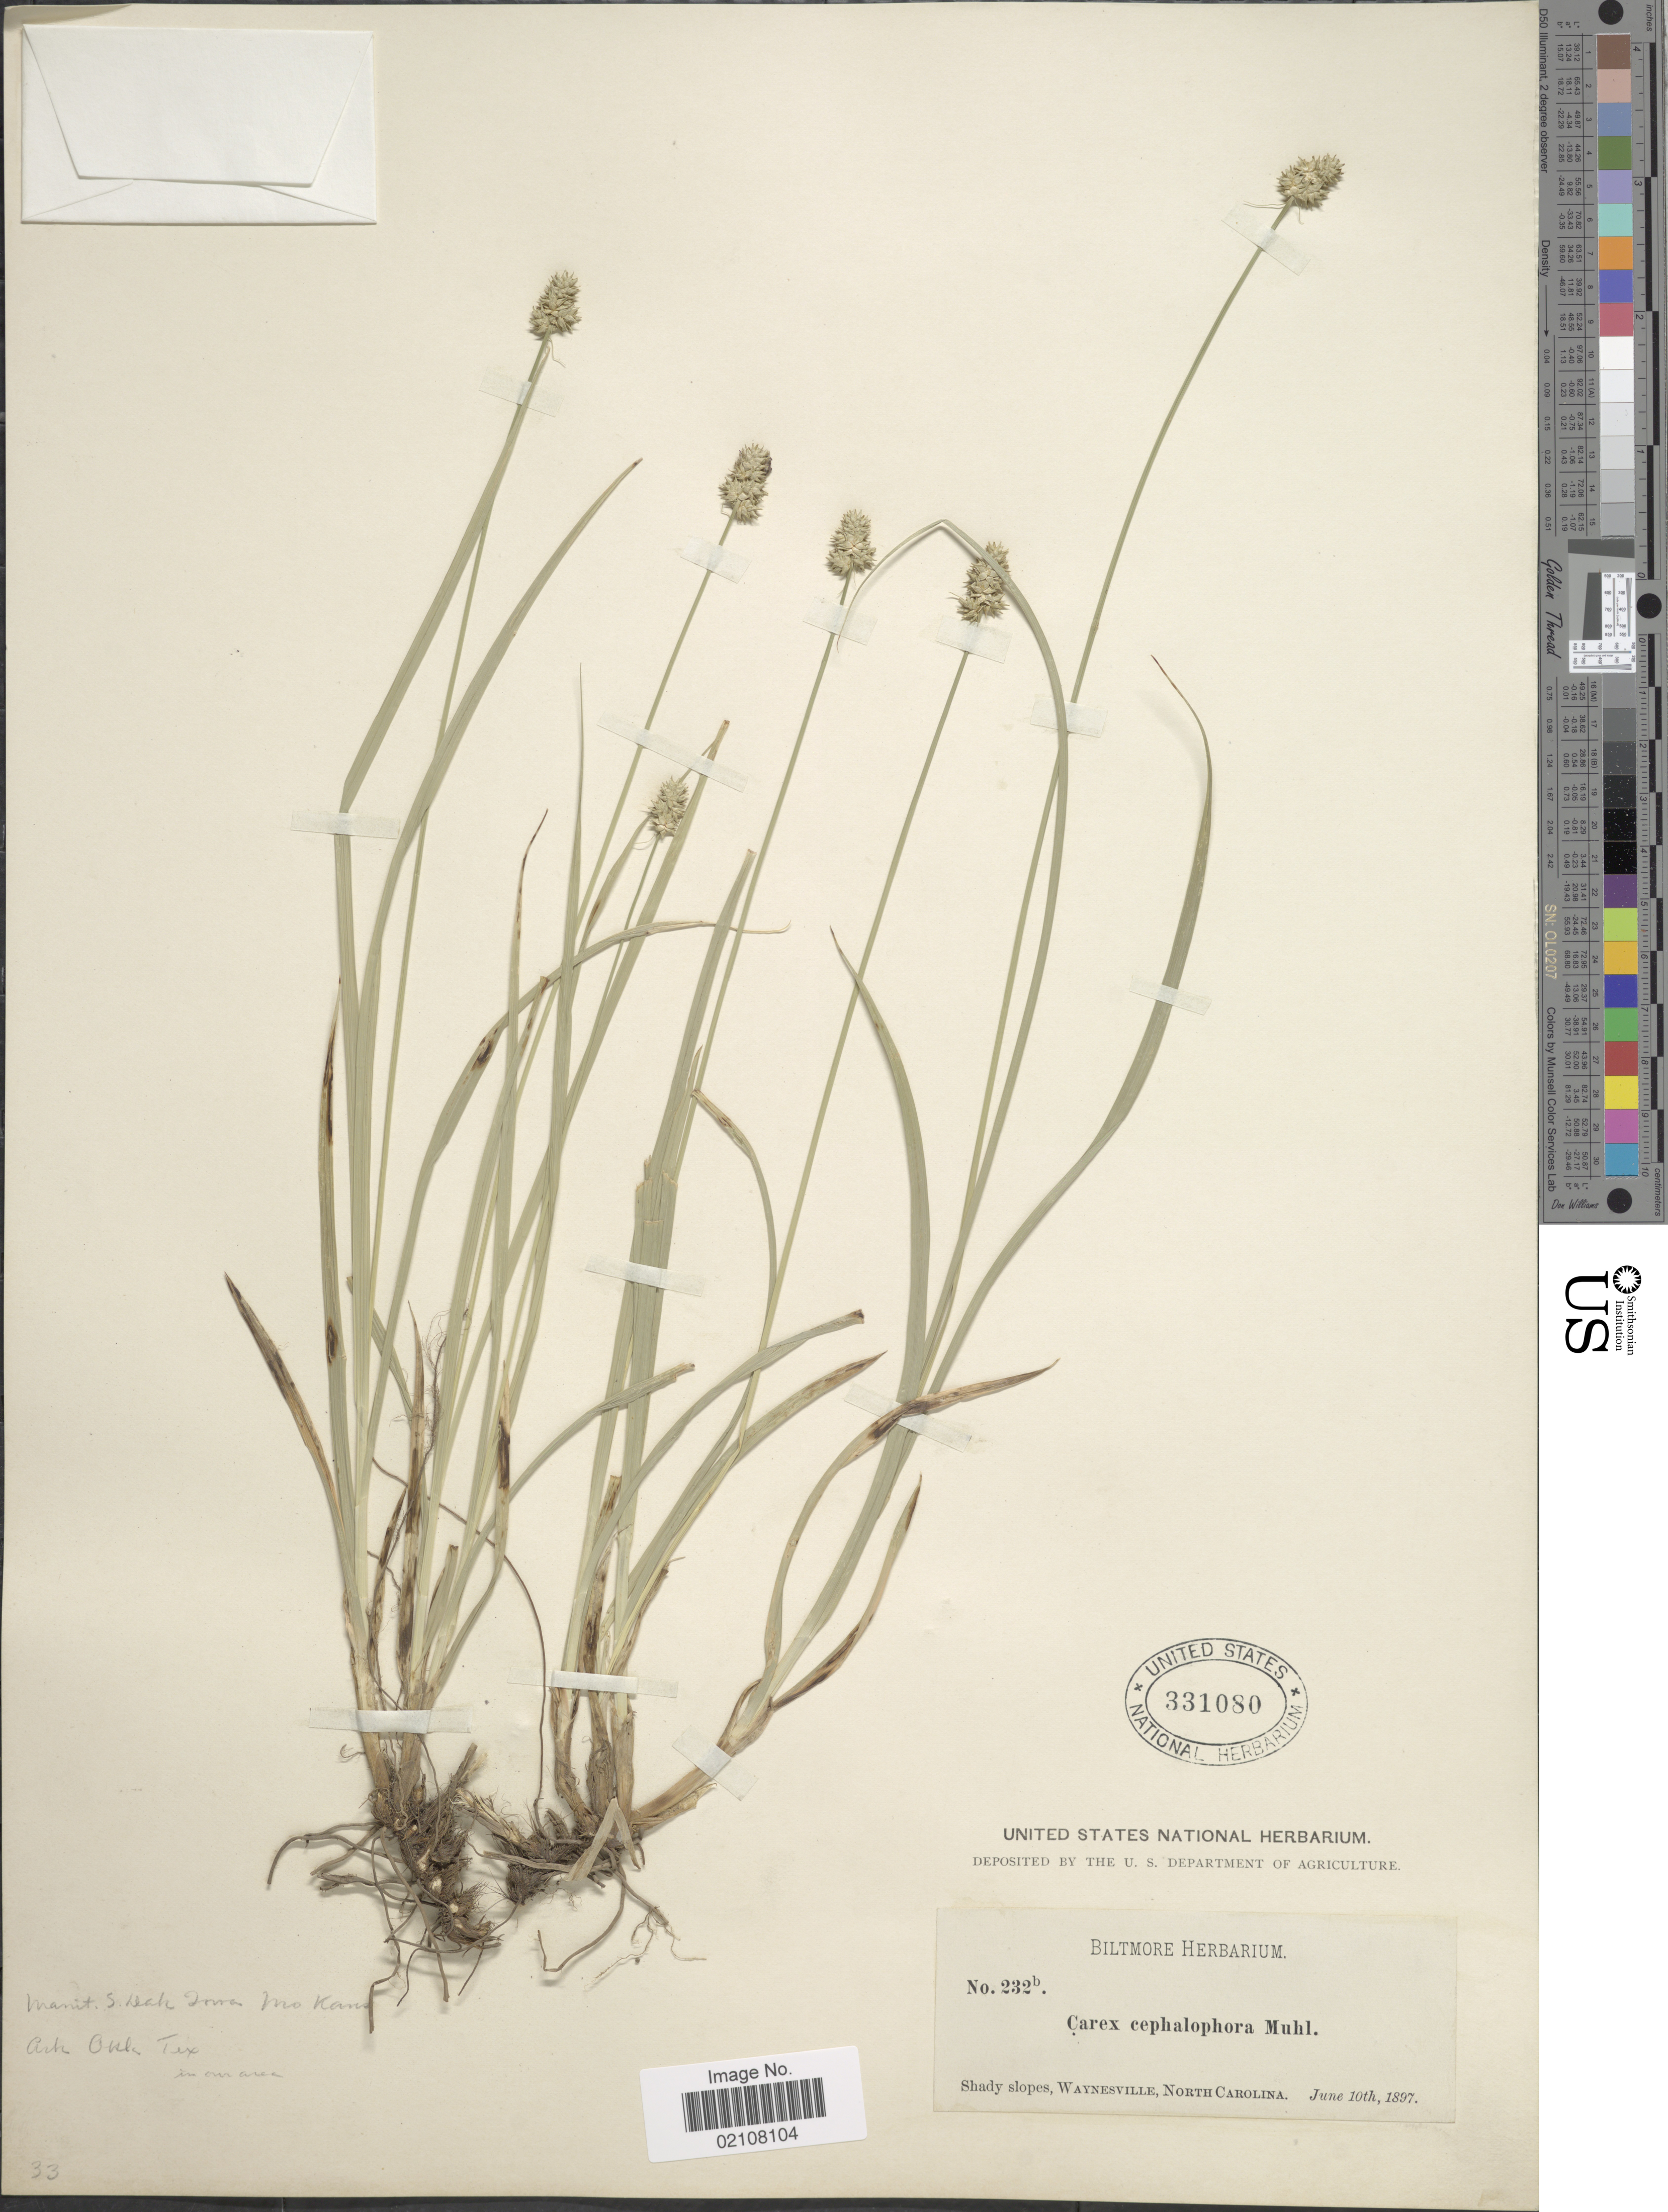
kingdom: Plantae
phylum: Tracheophyta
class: Liliopsida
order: Poales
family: Cyperaceae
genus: Carex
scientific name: Carex cephalophora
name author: Muhl. ex Willd.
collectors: ex herb. Biltmore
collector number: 232b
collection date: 1897-06-10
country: United States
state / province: North Carolina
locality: Shady slopes, Waynesville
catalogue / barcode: US 331080